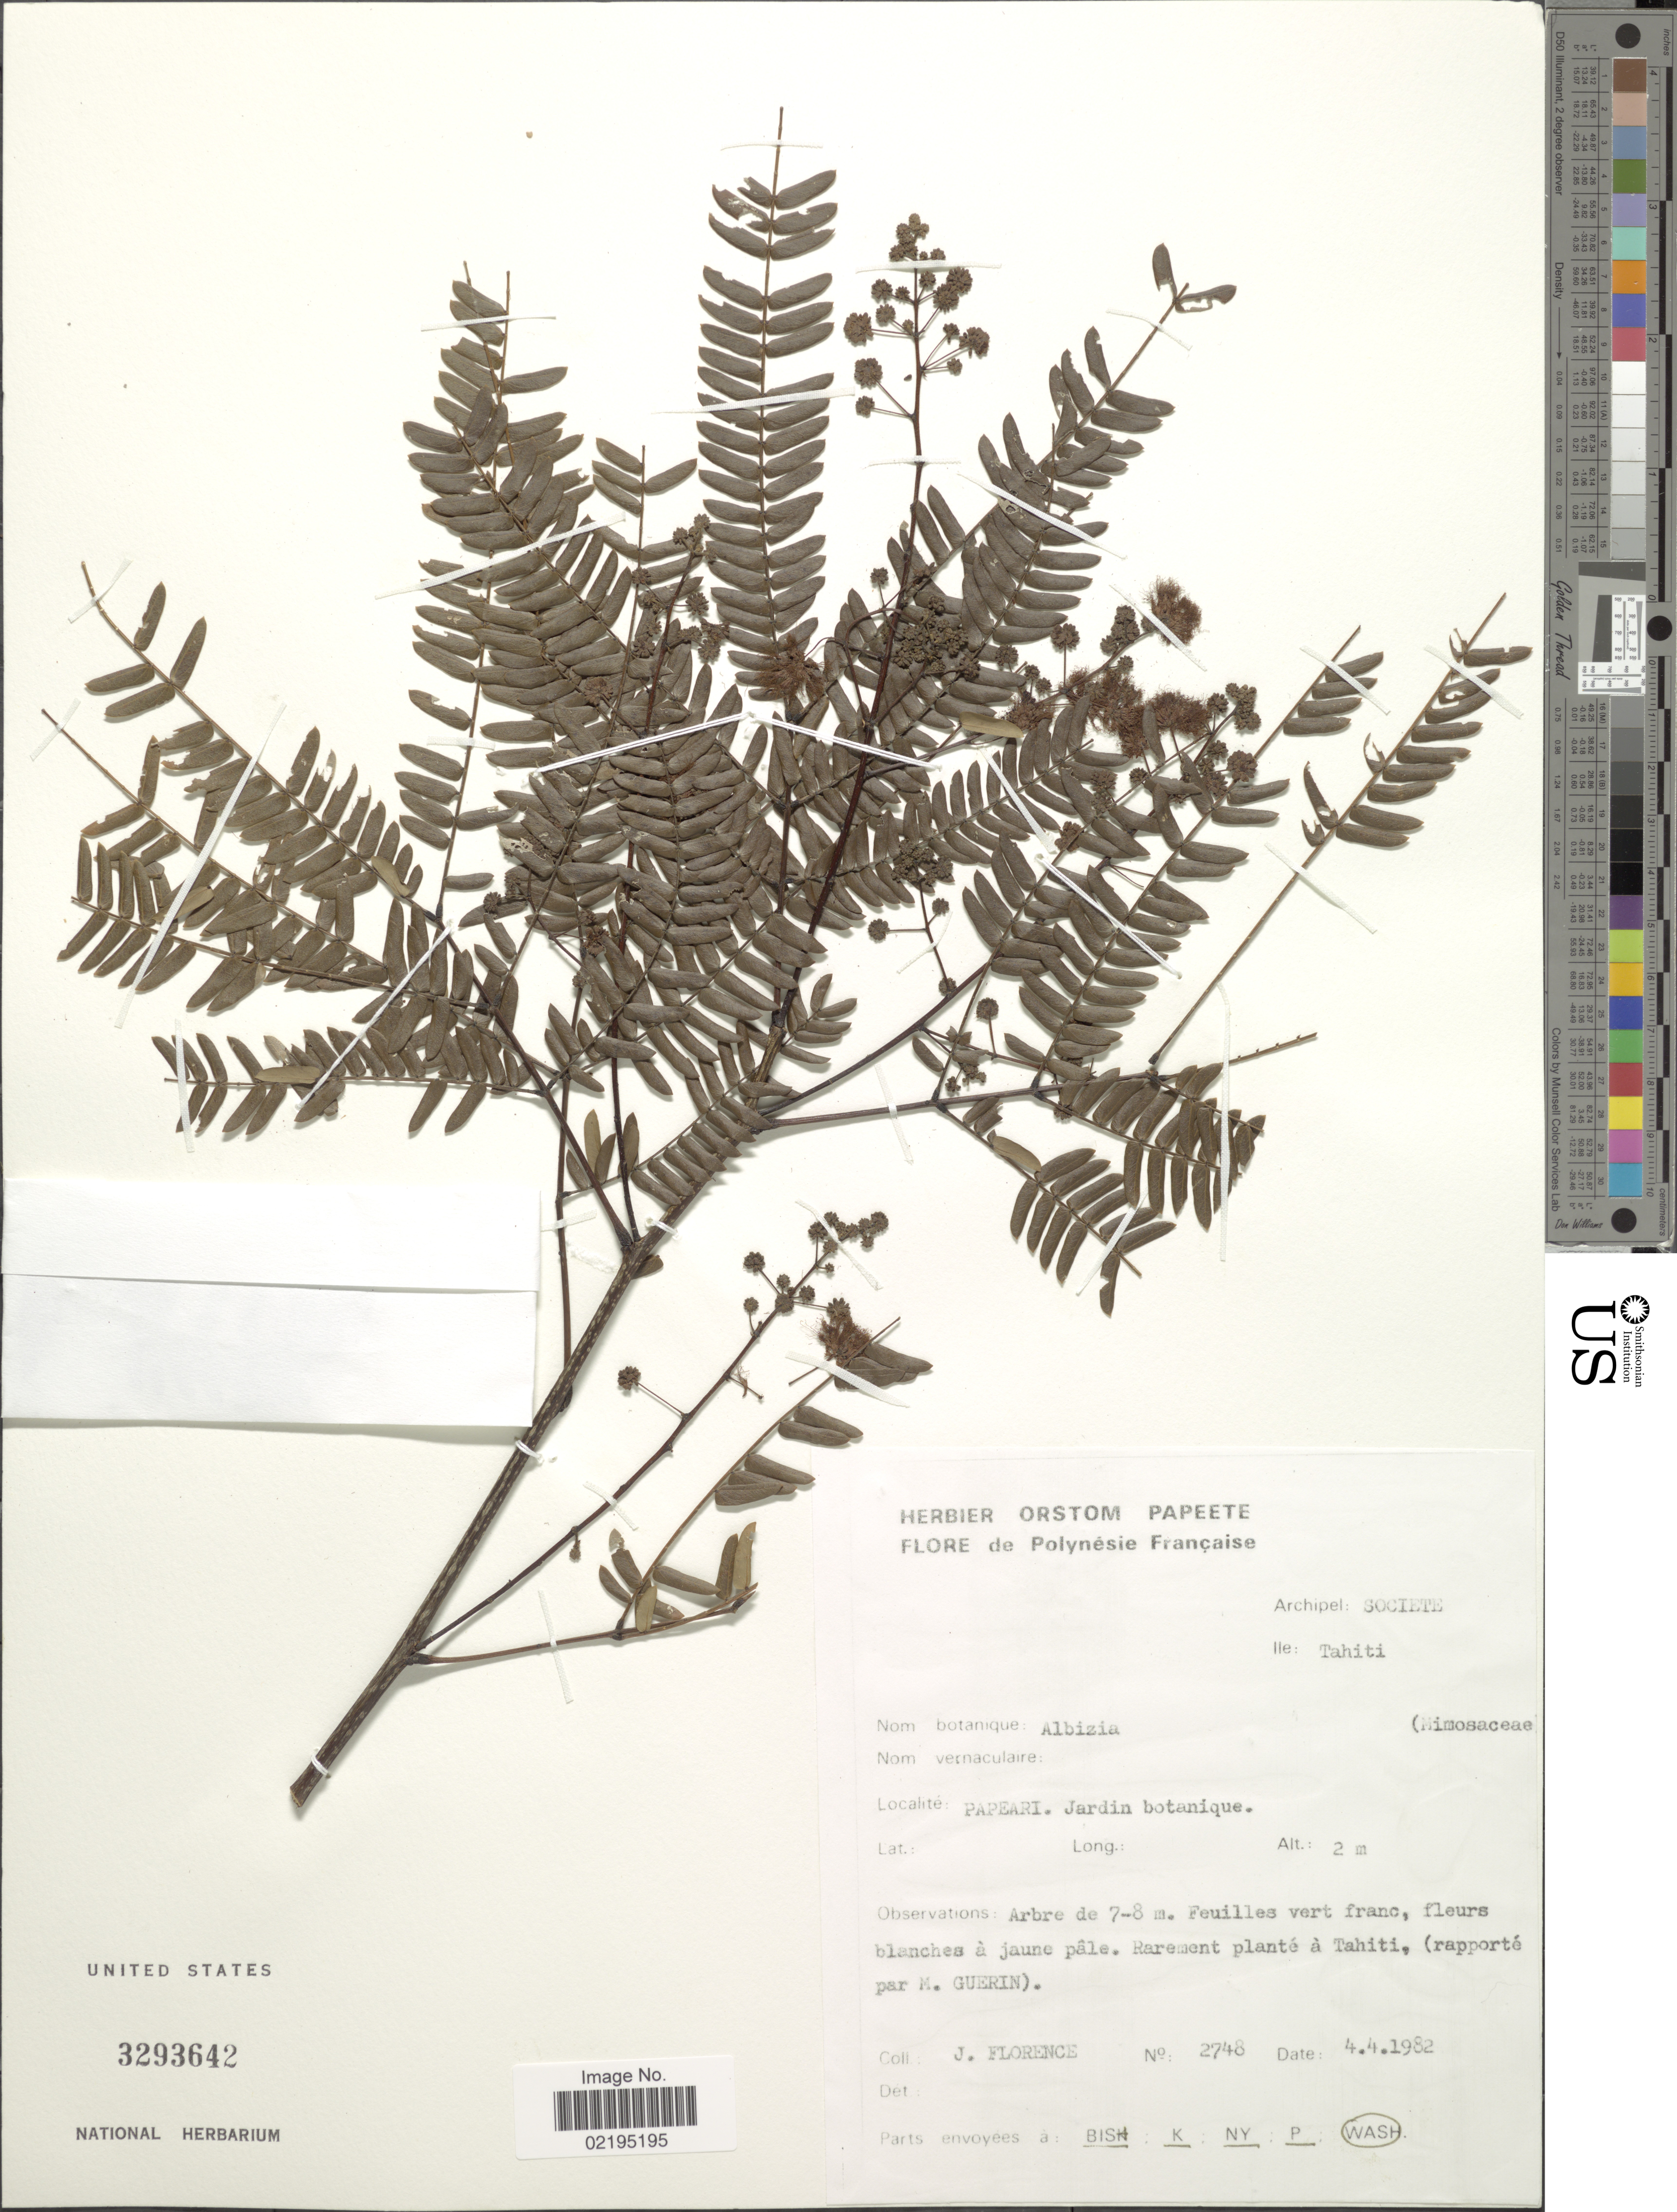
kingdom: Plantae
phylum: Tracheophyta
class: Magnoliopsida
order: Fabales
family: Fabaceae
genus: Albizia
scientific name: Albizia sp.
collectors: J. Florence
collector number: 2748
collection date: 1982-04-04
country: French Polynesia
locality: Tahiti, Papeari. Jardin Botanique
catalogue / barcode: US 3293642